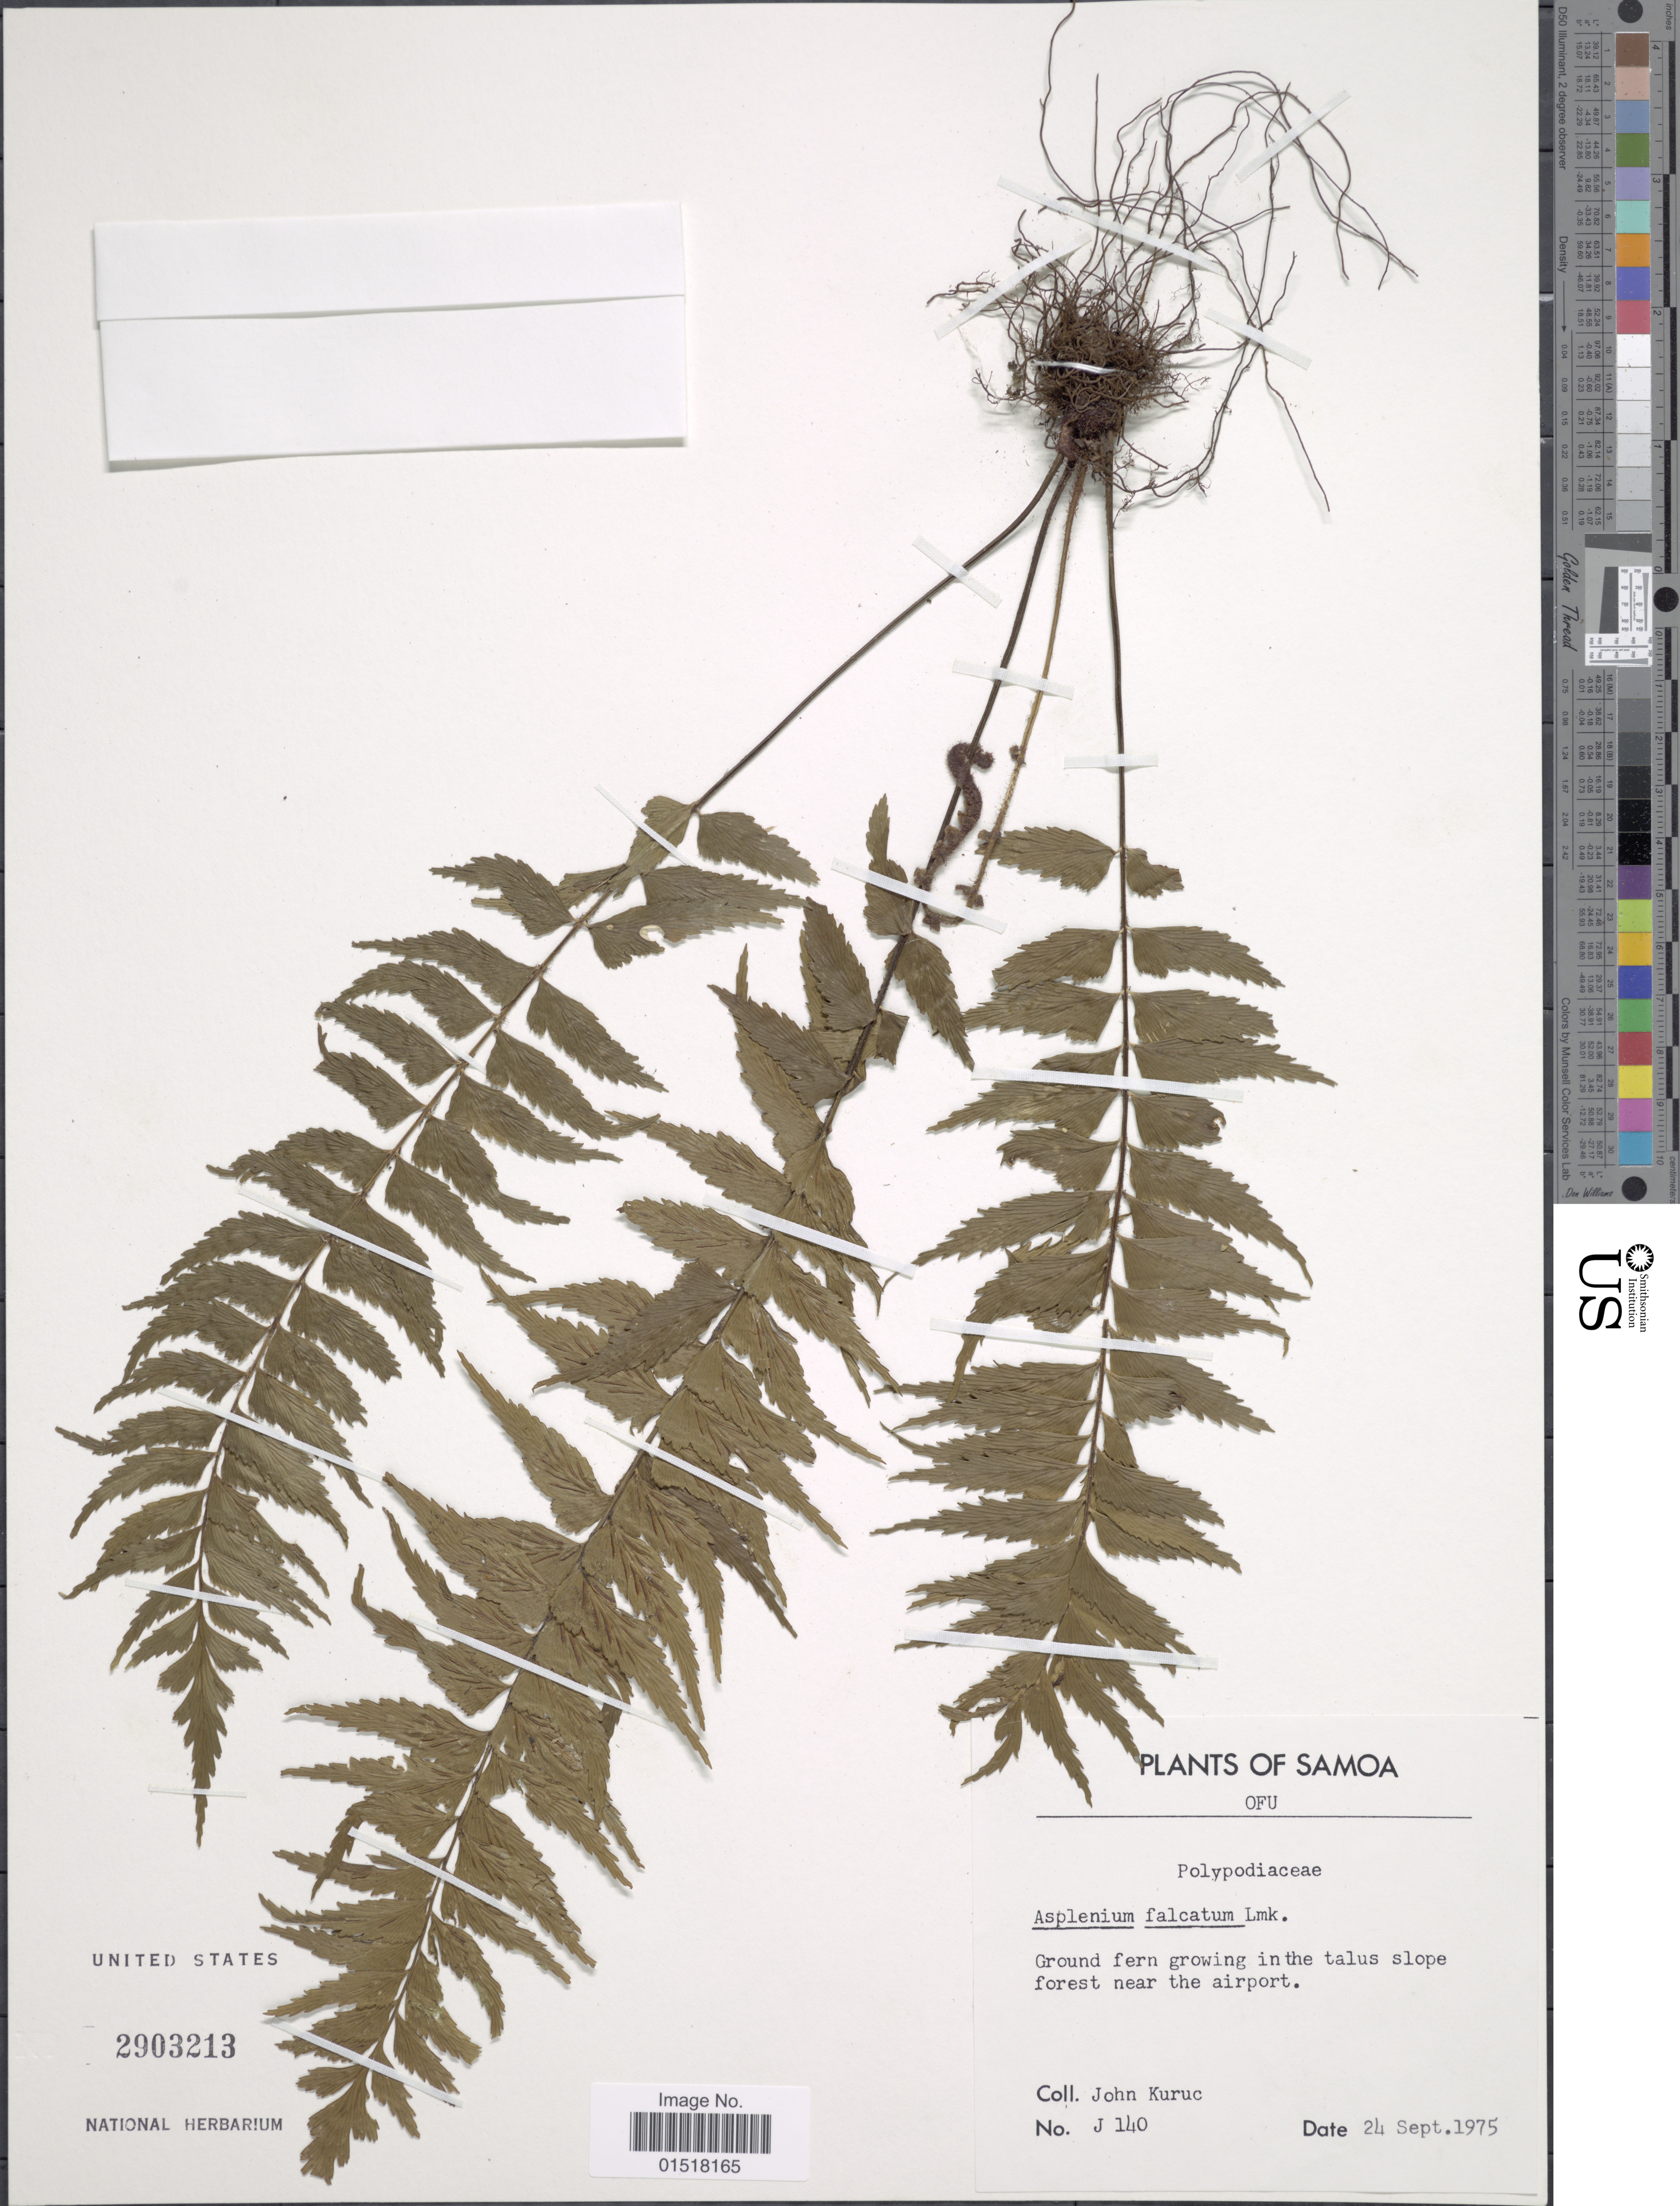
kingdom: Plantae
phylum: Tracheophyta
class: Polypodiopsida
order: Polypodiales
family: Aspleniaceae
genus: Asplenium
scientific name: Asplenium polyodon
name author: G. Forst.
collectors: J. Kuruc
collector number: J 140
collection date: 1975-09-24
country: American Samoa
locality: Samoa. Ofu. Ground fern growing in the talus slope forest near the airport.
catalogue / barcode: US 2903213